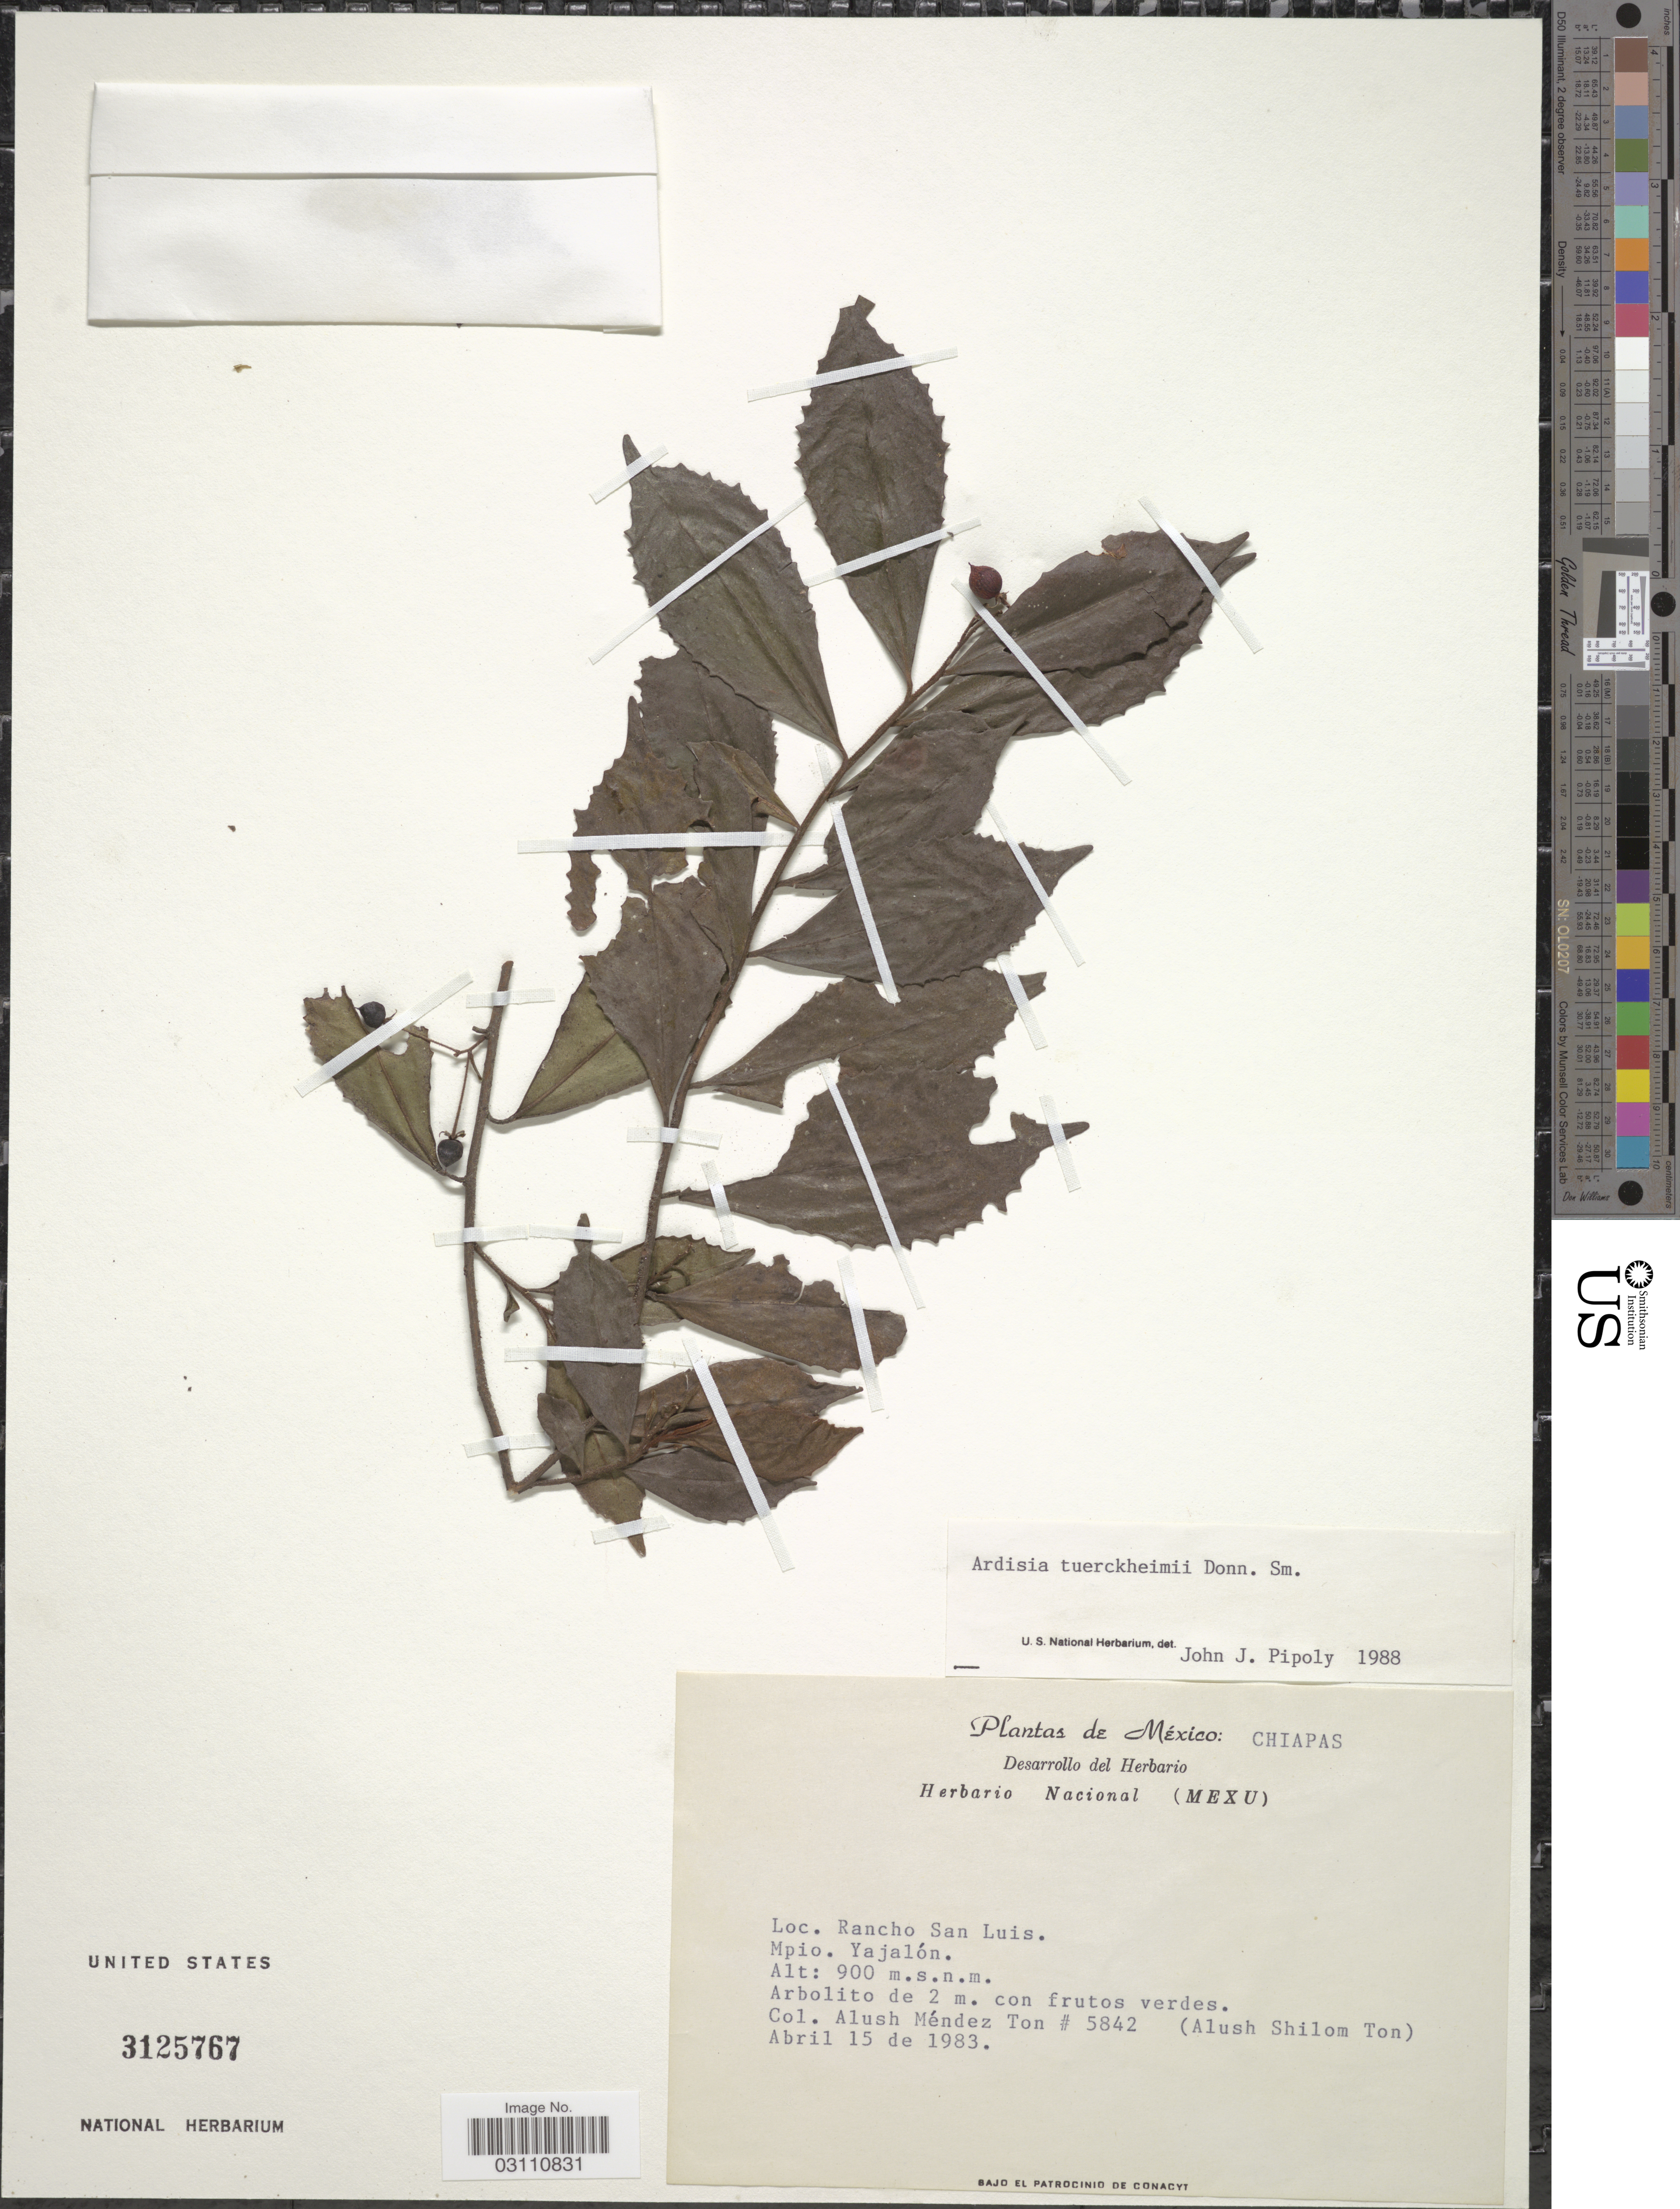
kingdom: Plantae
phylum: Tracheophyta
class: Magnoliopsida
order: Ericales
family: Primulaceae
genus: Ardisia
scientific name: Ardisia tuerckheimii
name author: Donn. Sm.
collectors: A. Méndez Ton & A. M. Ton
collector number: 5842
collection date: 1983-04-15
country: Mexico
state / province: Chiapas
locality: Rancho San Luis. Mpio. Yajalón.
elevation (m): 900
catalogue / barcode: US 3125767